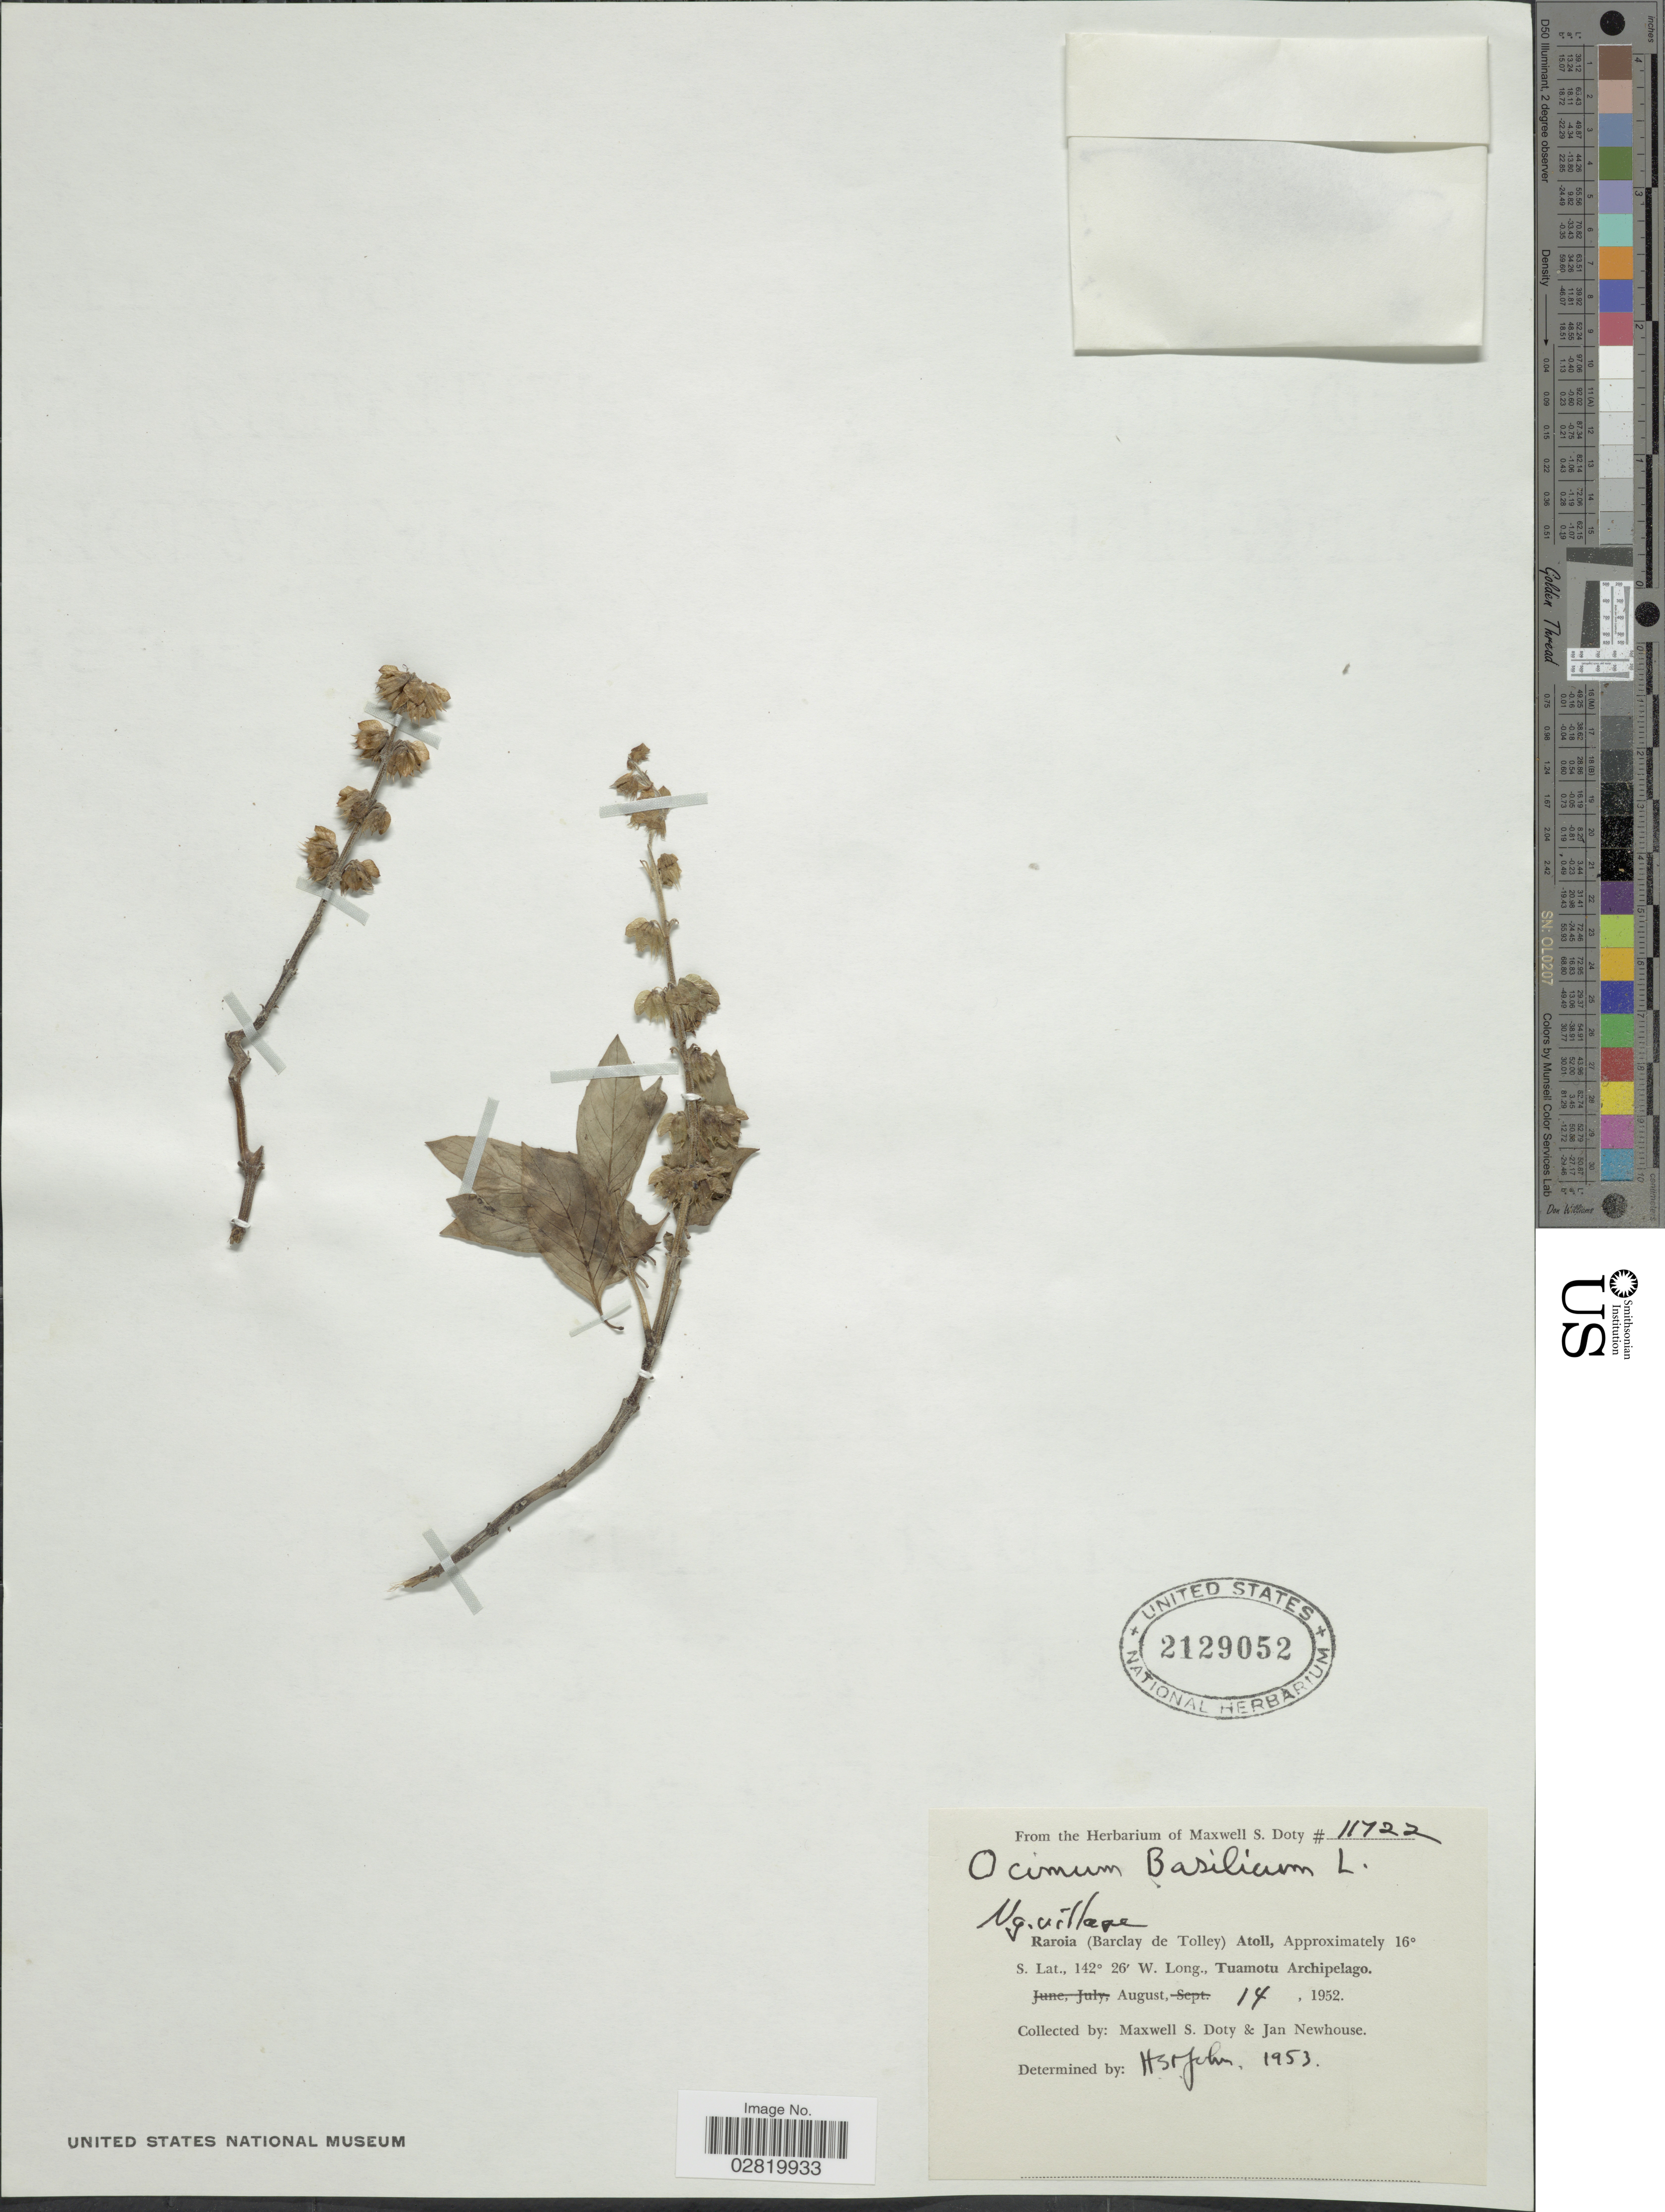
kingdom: Plantae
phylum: Tracheophyta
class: Magnoliopsida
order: Lamiales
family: Lamiaceae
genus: Ocimum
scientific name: Ocimum basilicum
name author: L.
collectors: M. S. Doty & J. Newhouse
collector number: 11722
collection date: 1952-08-14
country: French Polynesia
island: Raroia [Barclay de Tolley] Atoll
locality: Raroia (Barclay de Tolley) Atoll, Tuamotu Archipelago.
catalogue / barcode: US 2129052